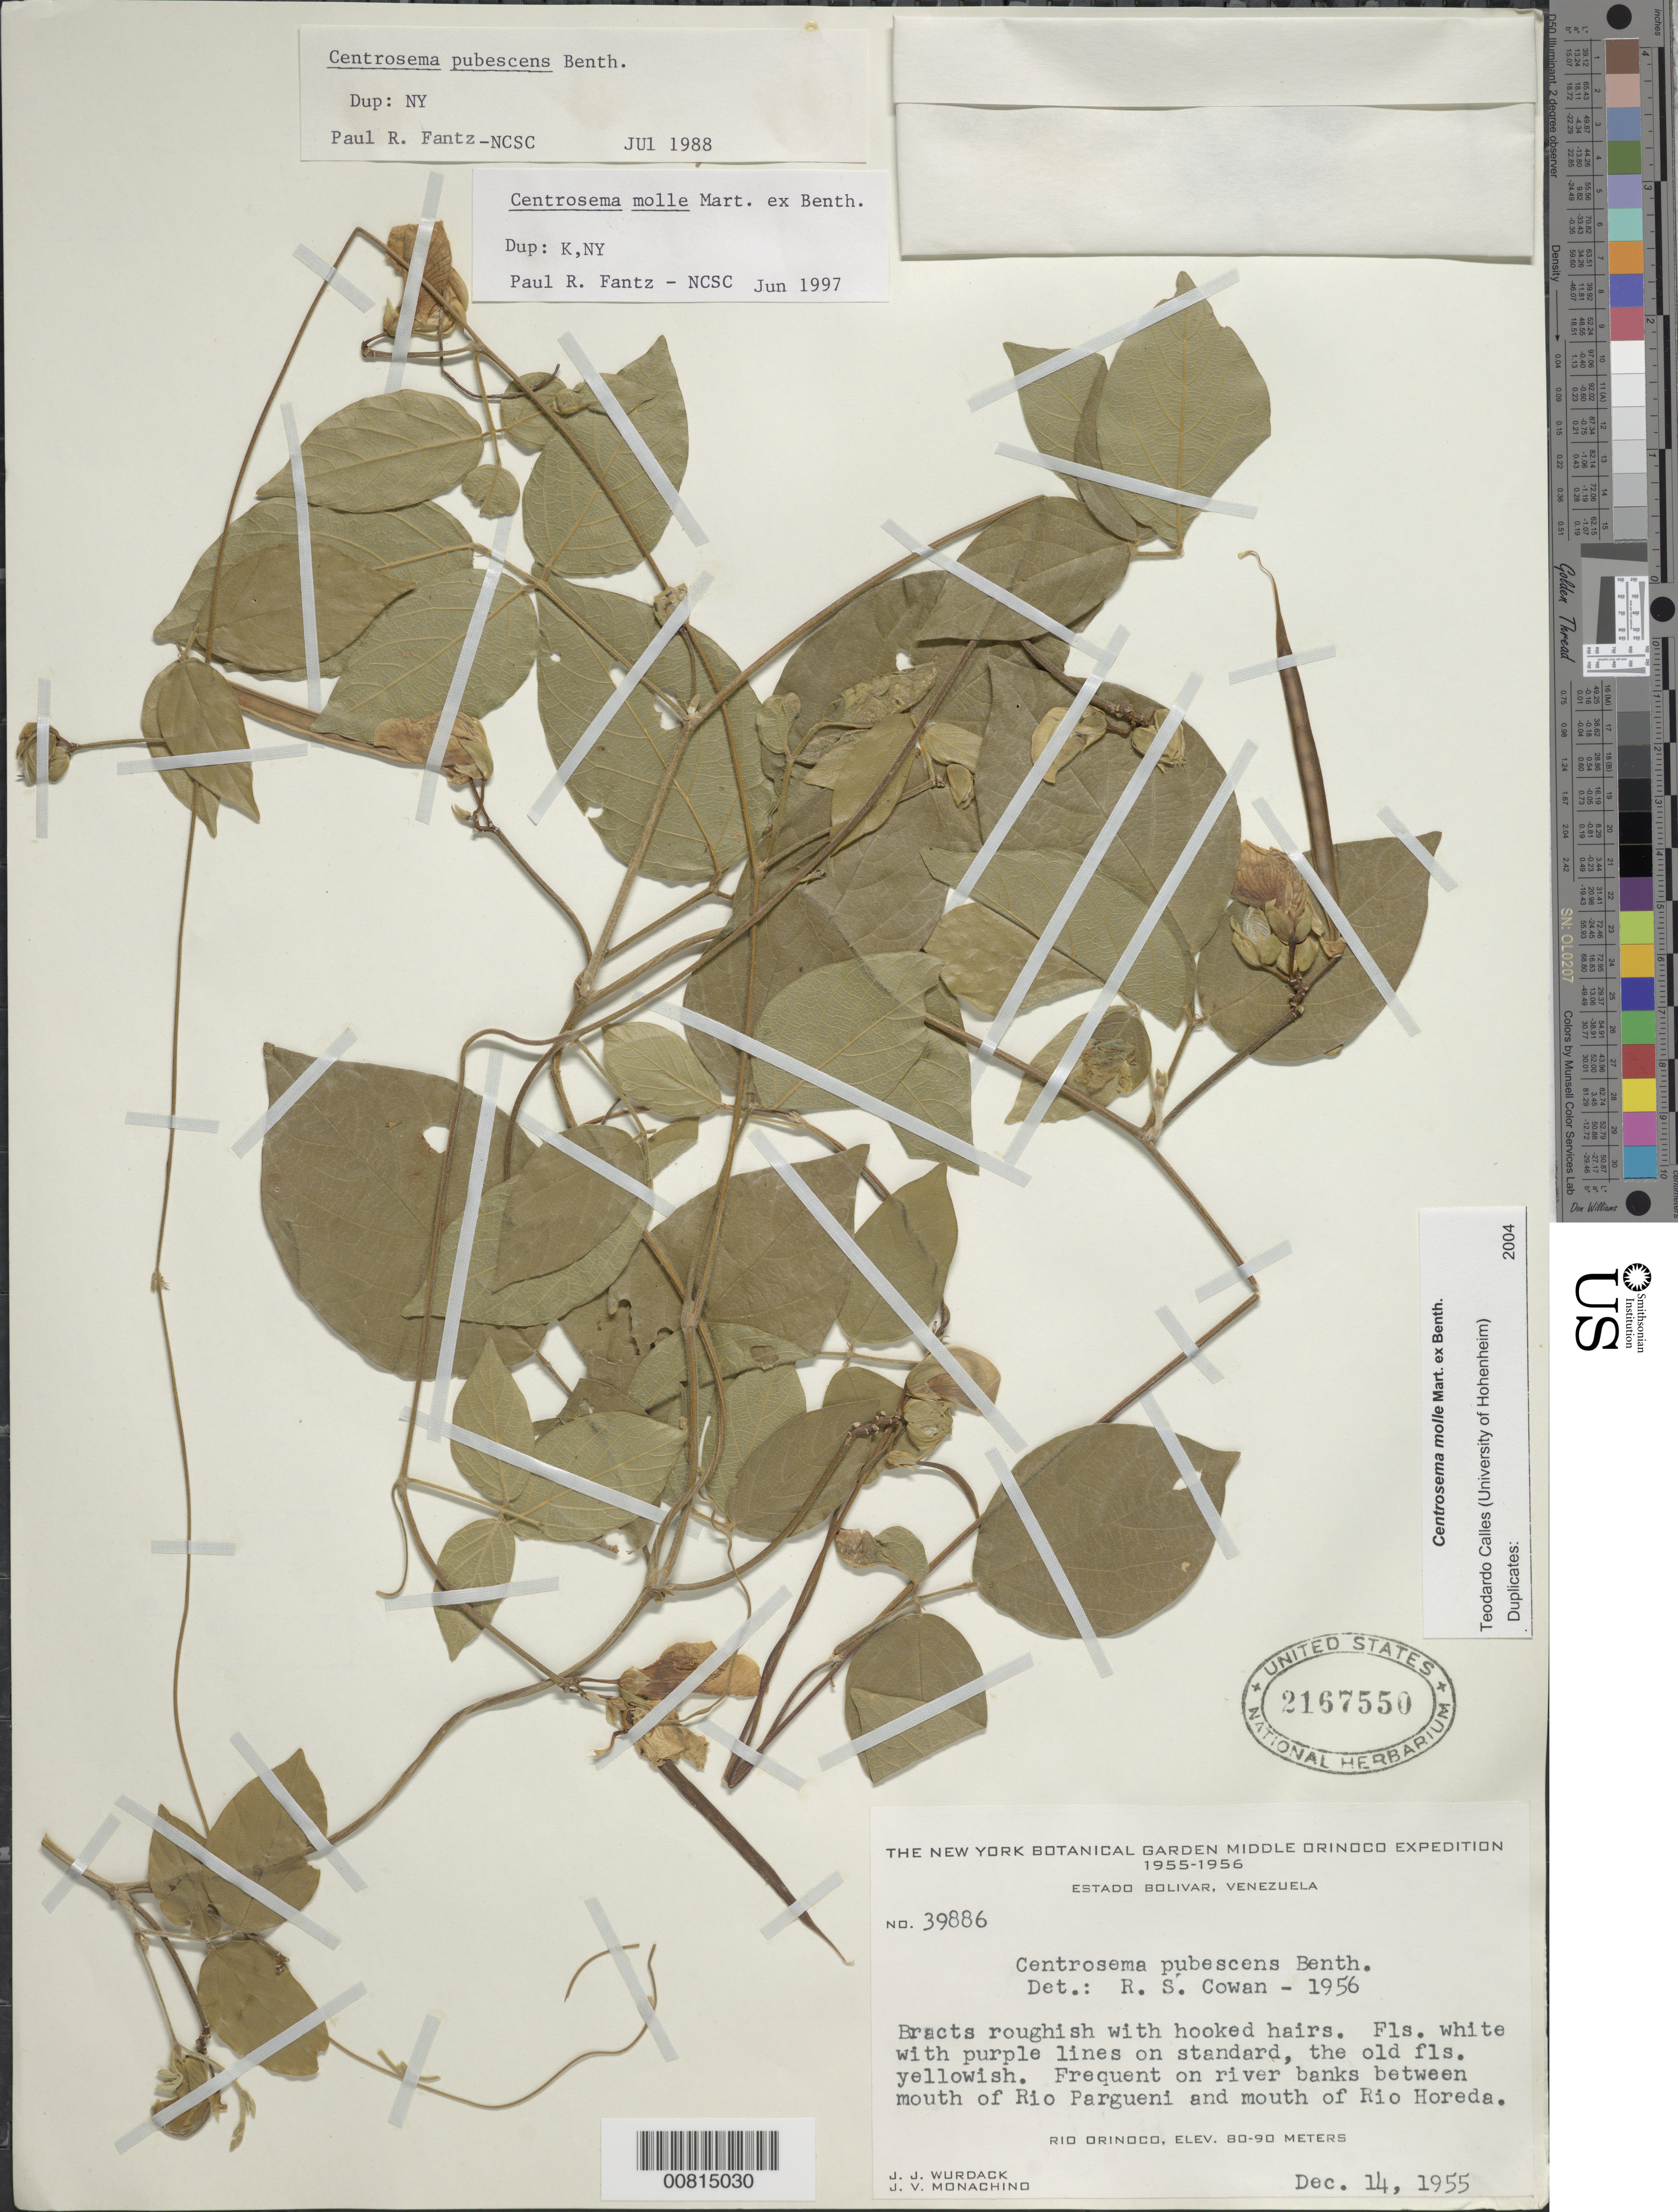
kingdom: Plantae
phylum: Tracheophyta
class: Magnoliopsida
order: Fabales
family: Fabaceae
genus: Centrosema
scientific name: Centrosema molle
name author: Mart. ex Benth.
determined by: Calles, T.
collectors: J. J. Wurdack & J. V. Monachino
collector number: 39886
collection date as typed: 14-Dec-55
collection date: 1955-12-14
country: Venezuela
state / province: Bolívar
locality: Río Pargueni, between mouth and Río Horeda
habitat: Riverbanks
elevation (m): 80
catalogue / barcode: US 2167550